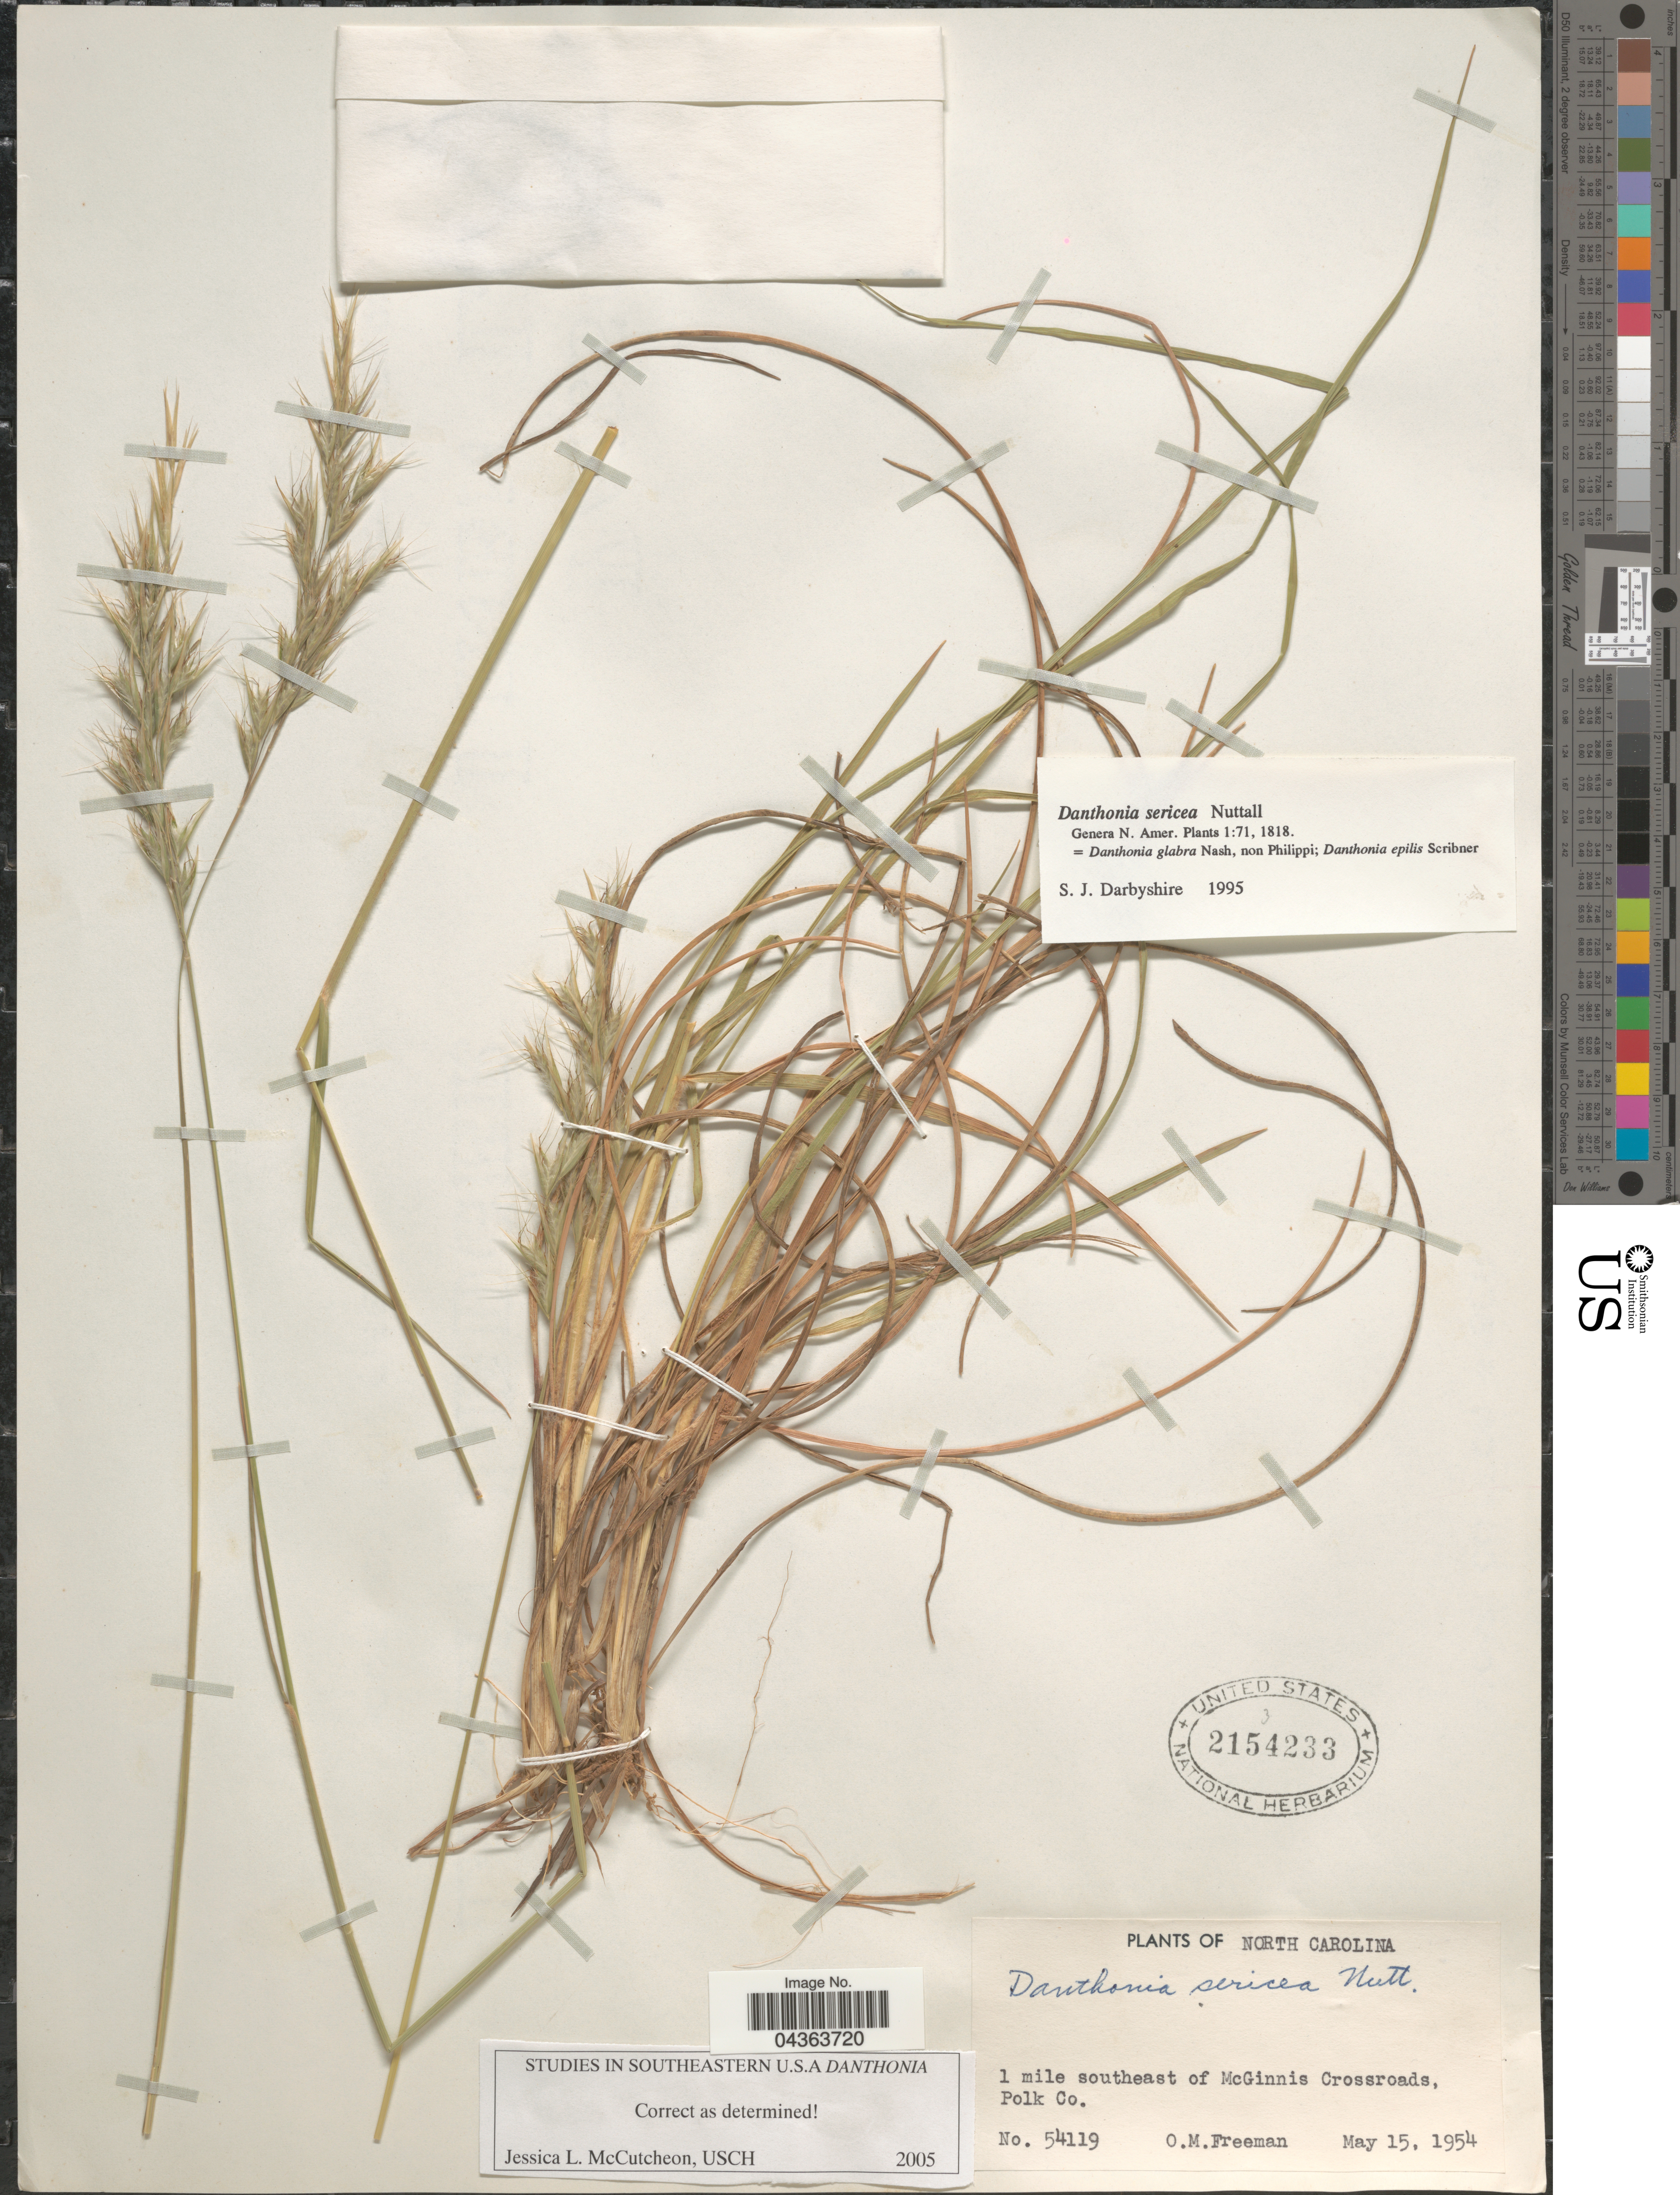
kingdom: Plantae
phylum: Tracheophyta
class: Liliopsida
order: Poales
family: Poaceae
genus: Danthonia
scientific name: Danthonia sericea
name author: Nutt.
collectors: O. Freeman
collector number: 54119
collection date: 1954-05-15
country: United States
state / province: North Carolina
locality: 1 mile southeast of McGinnis Crossroads, Polk Co.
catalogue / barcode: US 2154233